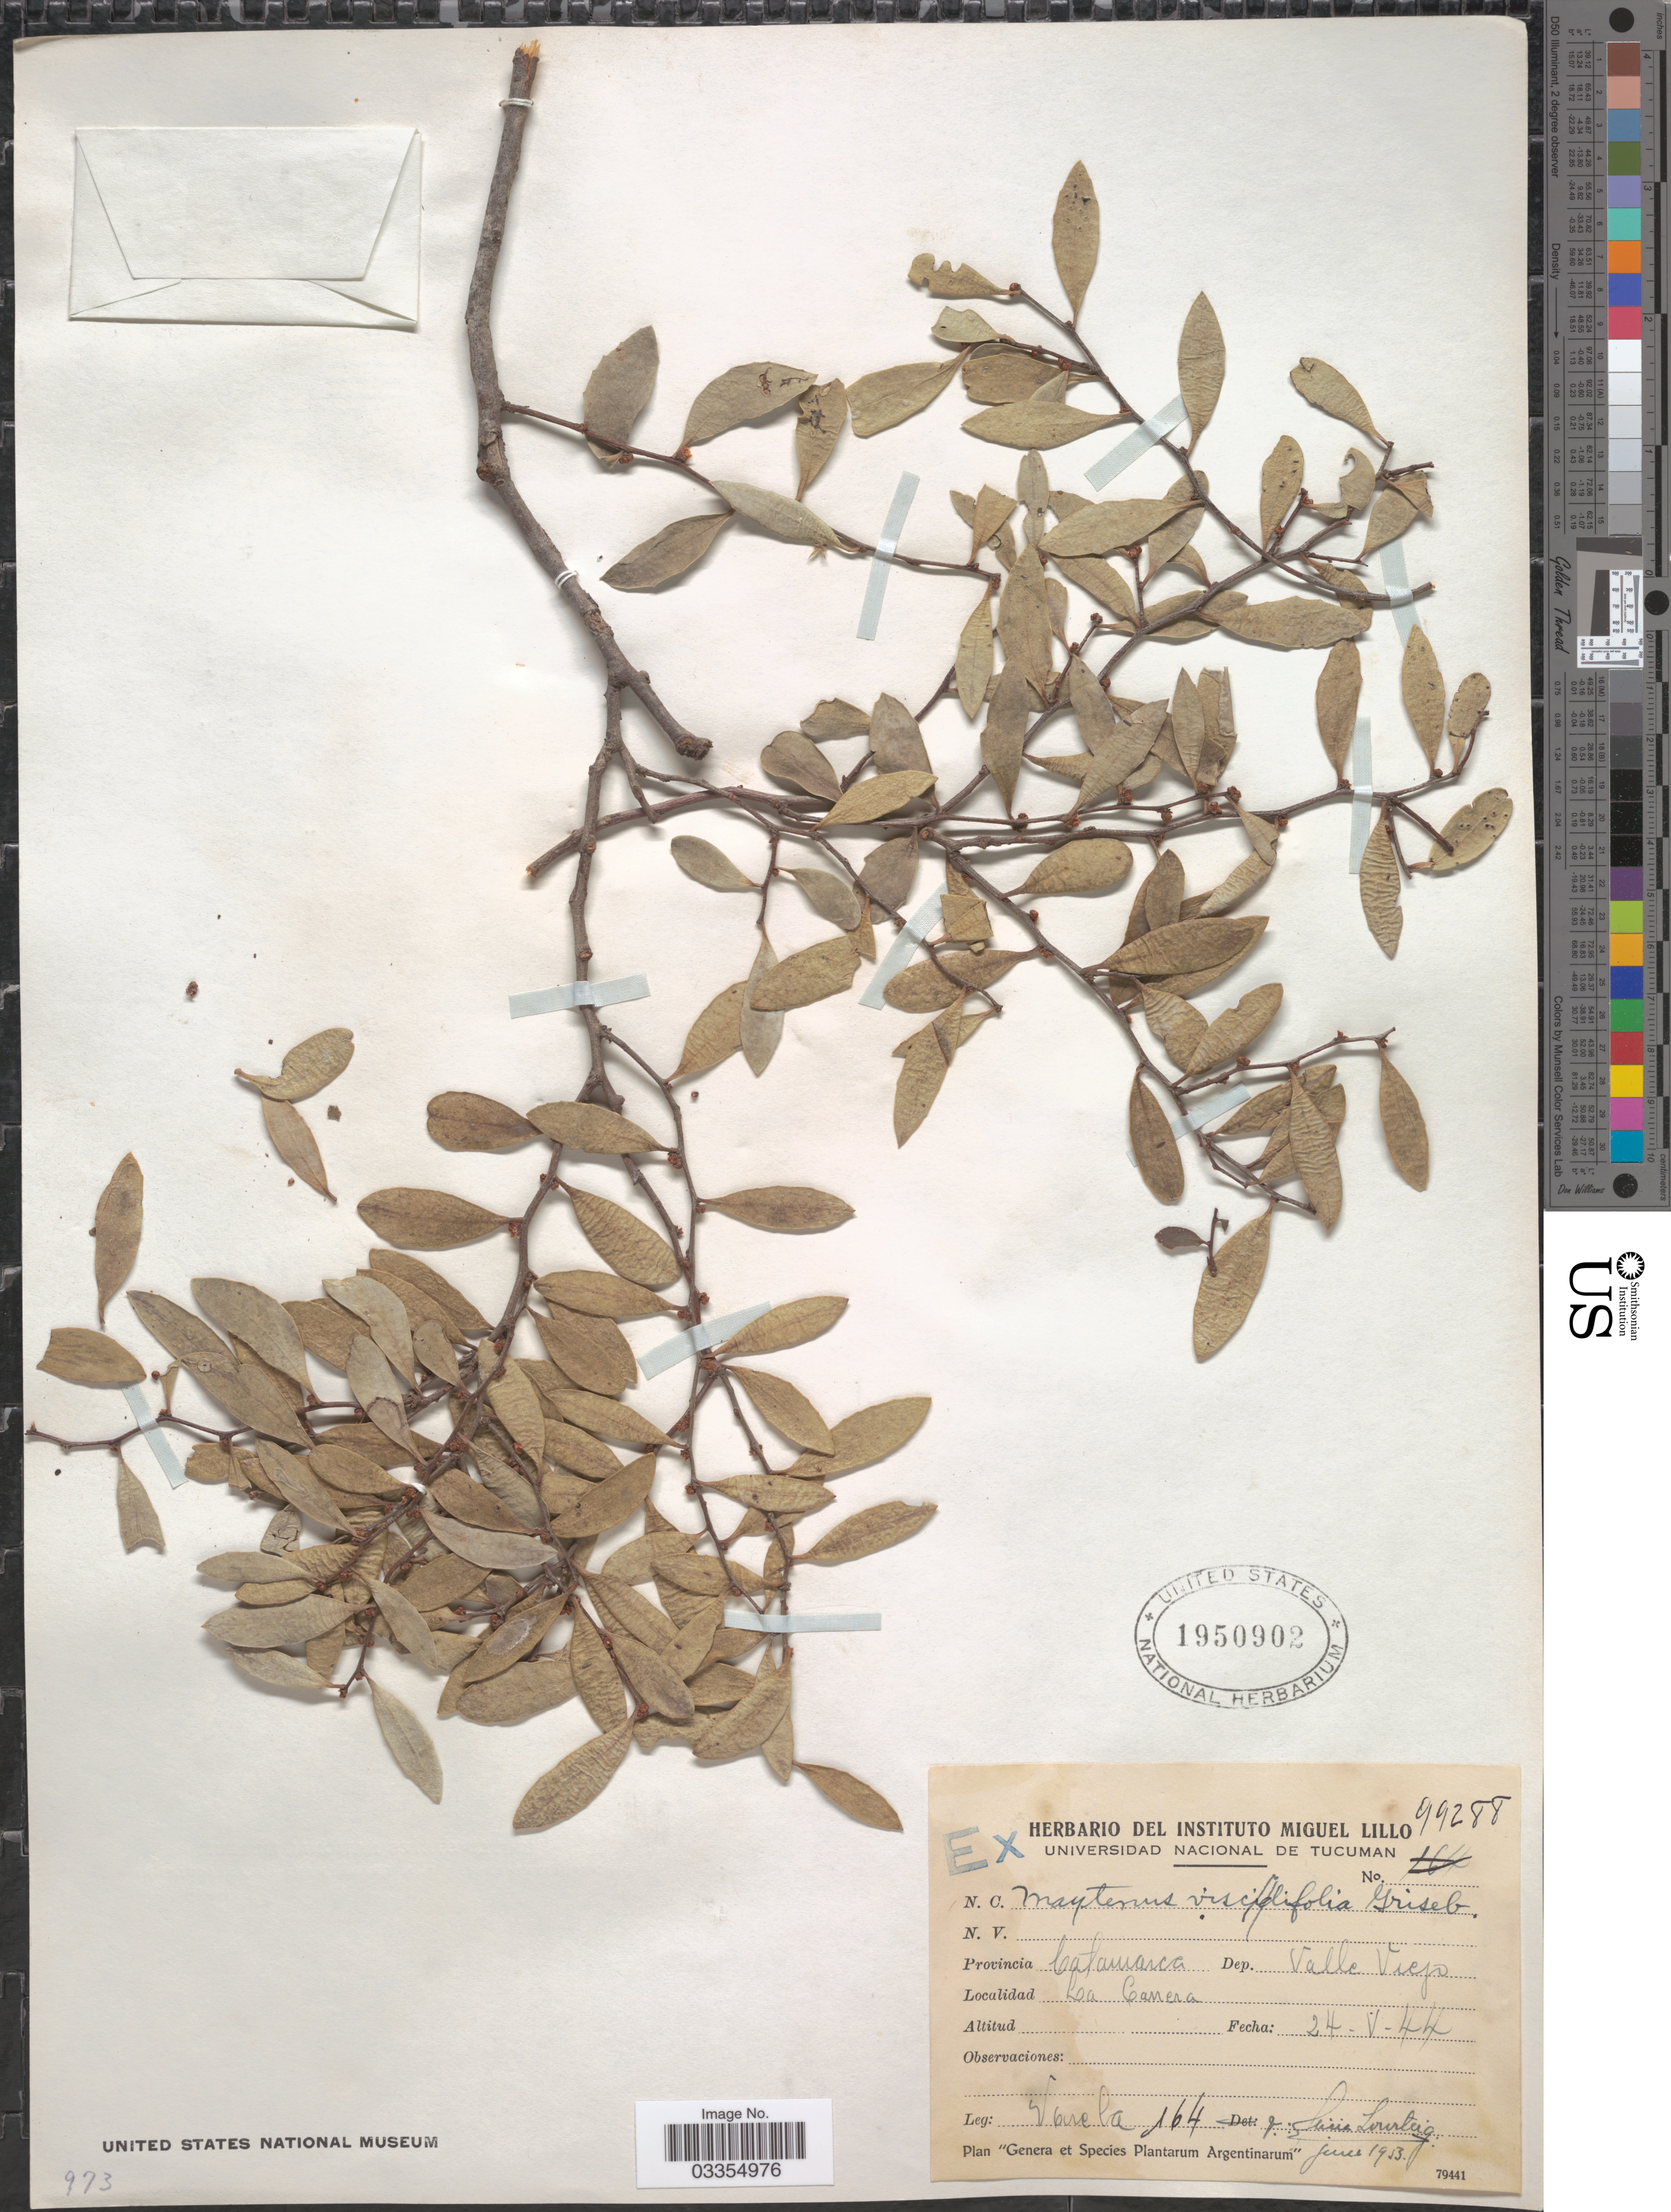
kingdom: Plantae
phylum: Tracheophyta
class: Magnoliopsida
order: Celastrales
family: Celastraceae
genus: Tricerma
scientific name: Tricerma viscifolium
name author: (Griseb.) Lundell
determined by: Strong, Mark T., (BOT), Smithsonian Institution - National Museum of Natural History (UNITED STATES)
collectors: -. Varela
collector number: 164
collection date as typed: Transcribed d/m/y: 24/5/44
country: Argentina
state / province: Catamarca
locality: Dep. Valle Viejo. La Canera.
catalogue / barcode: US 1950902